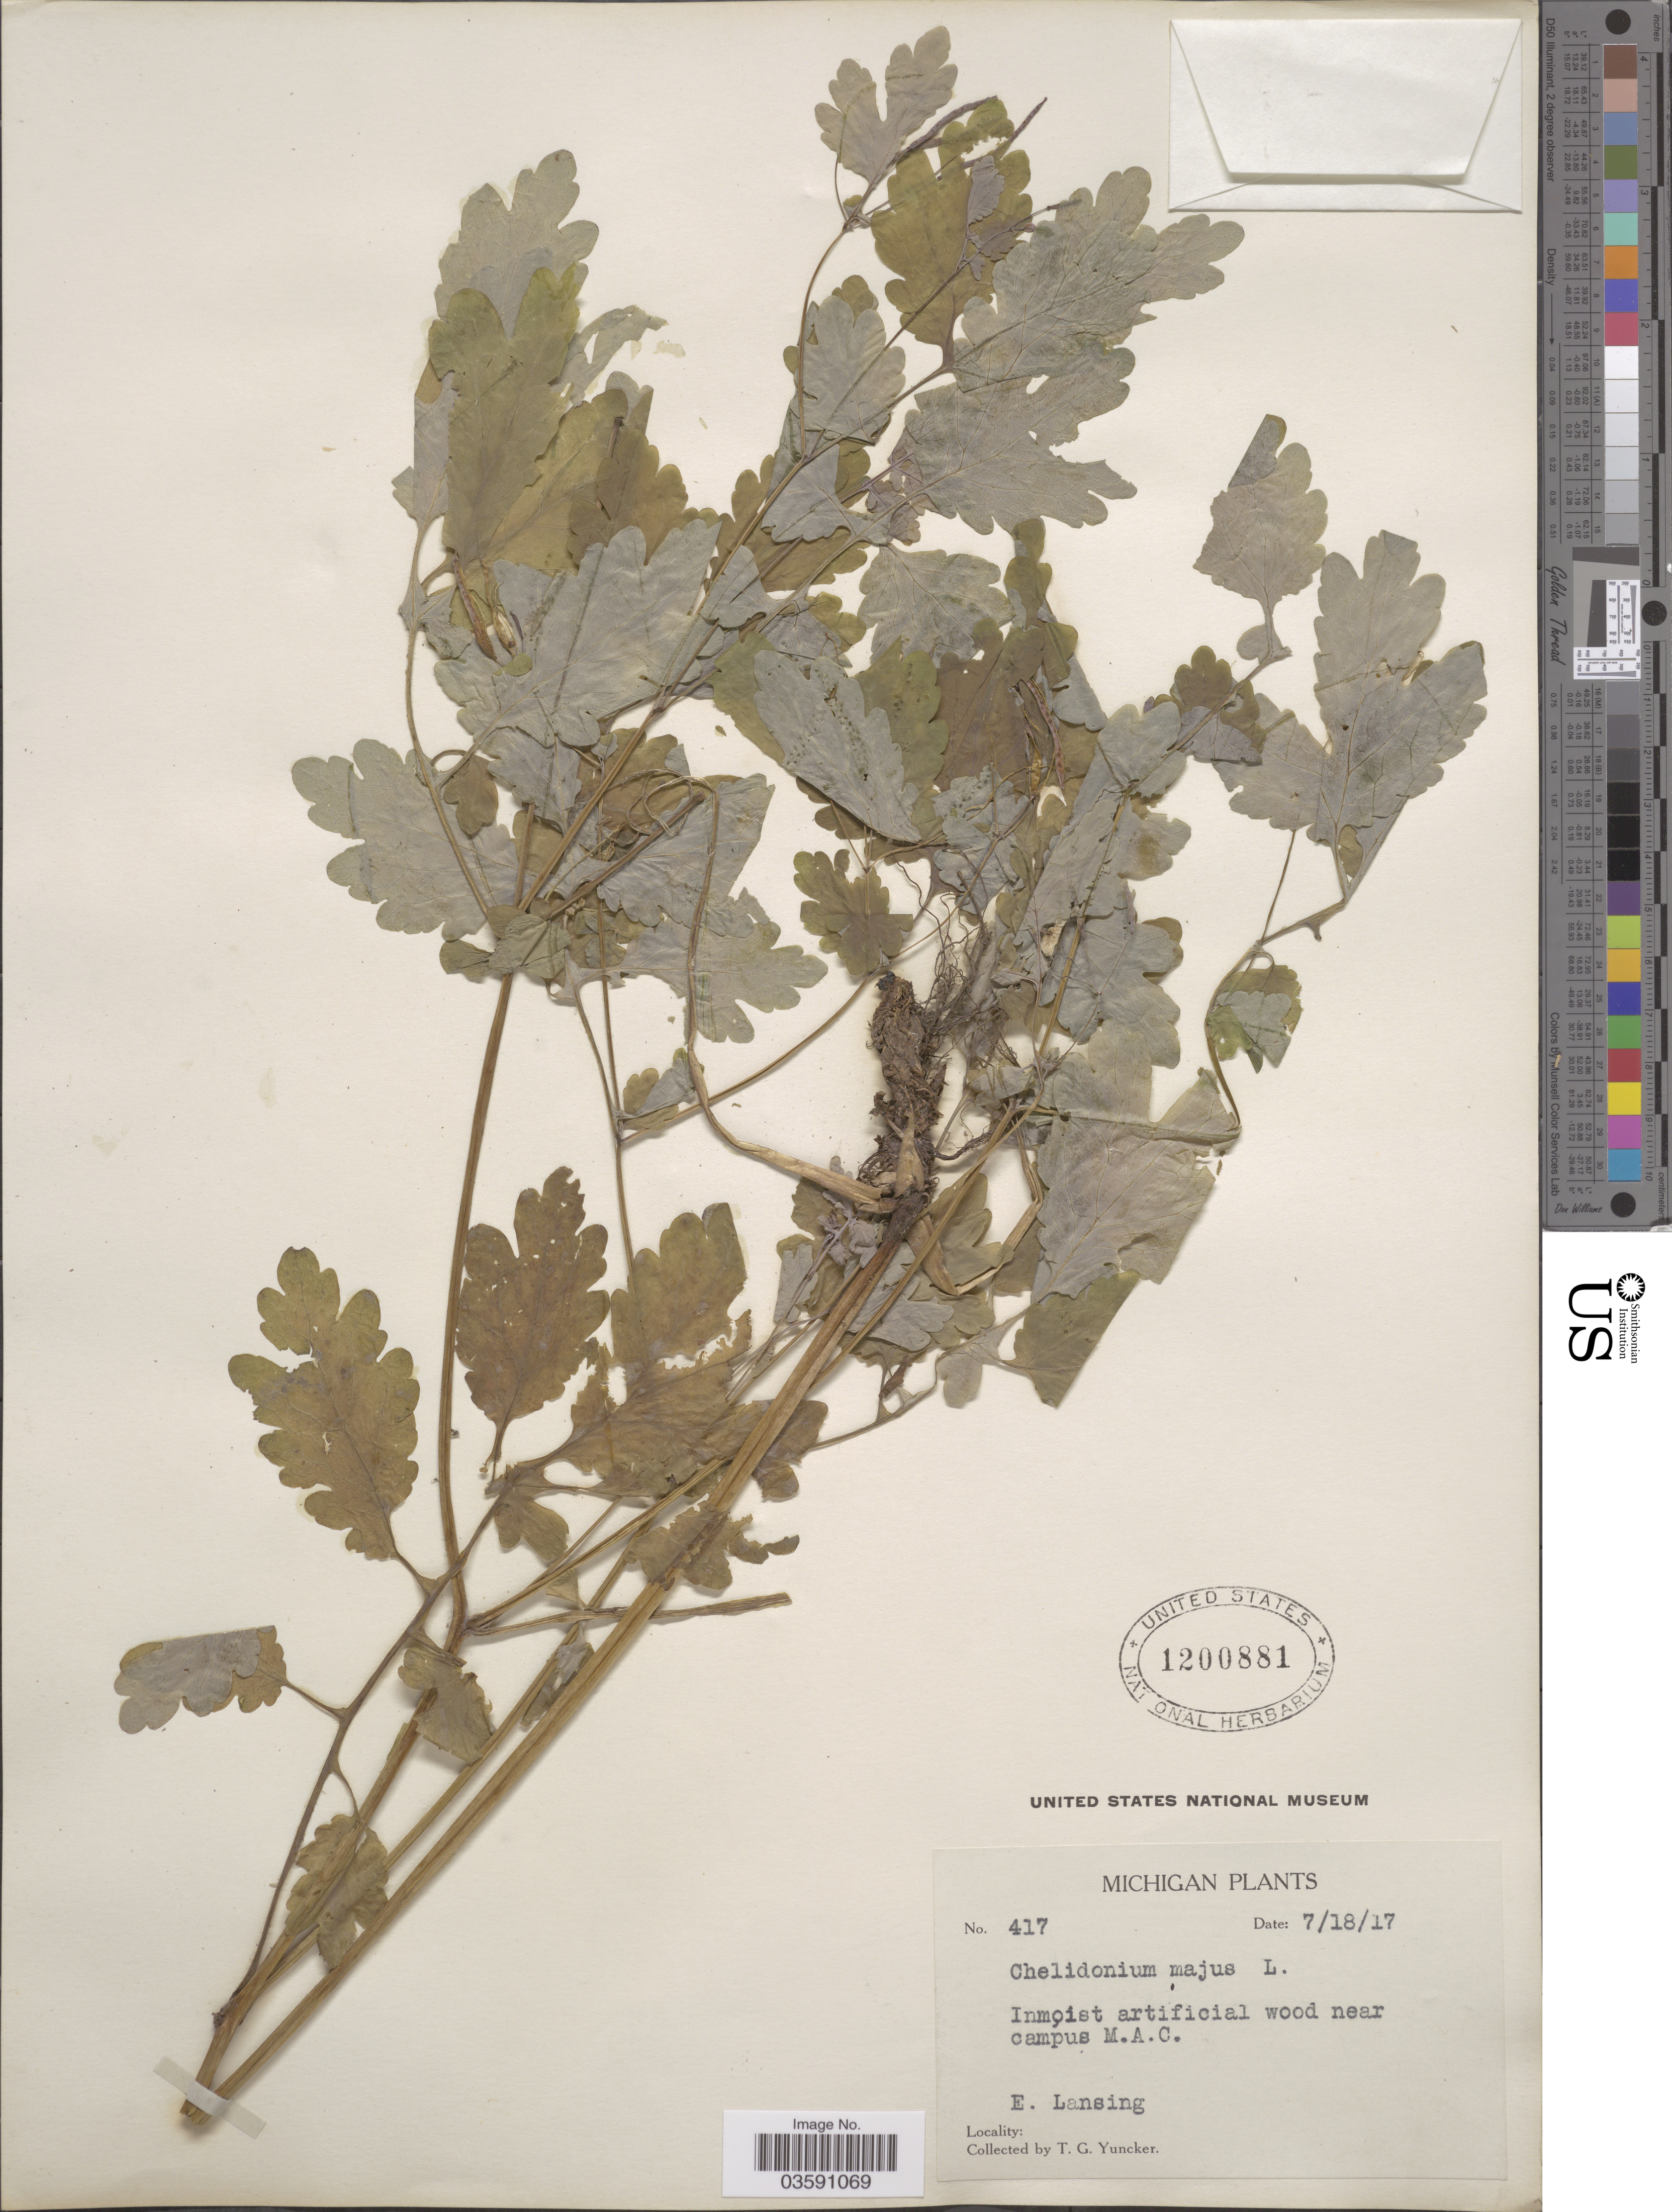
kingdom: Plantae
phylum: Tracheophyta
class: Magnoliopsida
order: Ranunculales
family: Papaveraceae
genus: Chelidonium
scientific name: Chelidonium majus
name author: L.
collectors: T. G. Yuncker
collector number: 417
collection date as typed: Transcribed d/m/y: 18/7/17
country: United States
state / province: Michigan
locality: In moist artificial wood near campus M.A.C. E. Lansing.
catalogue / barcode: US 1200881